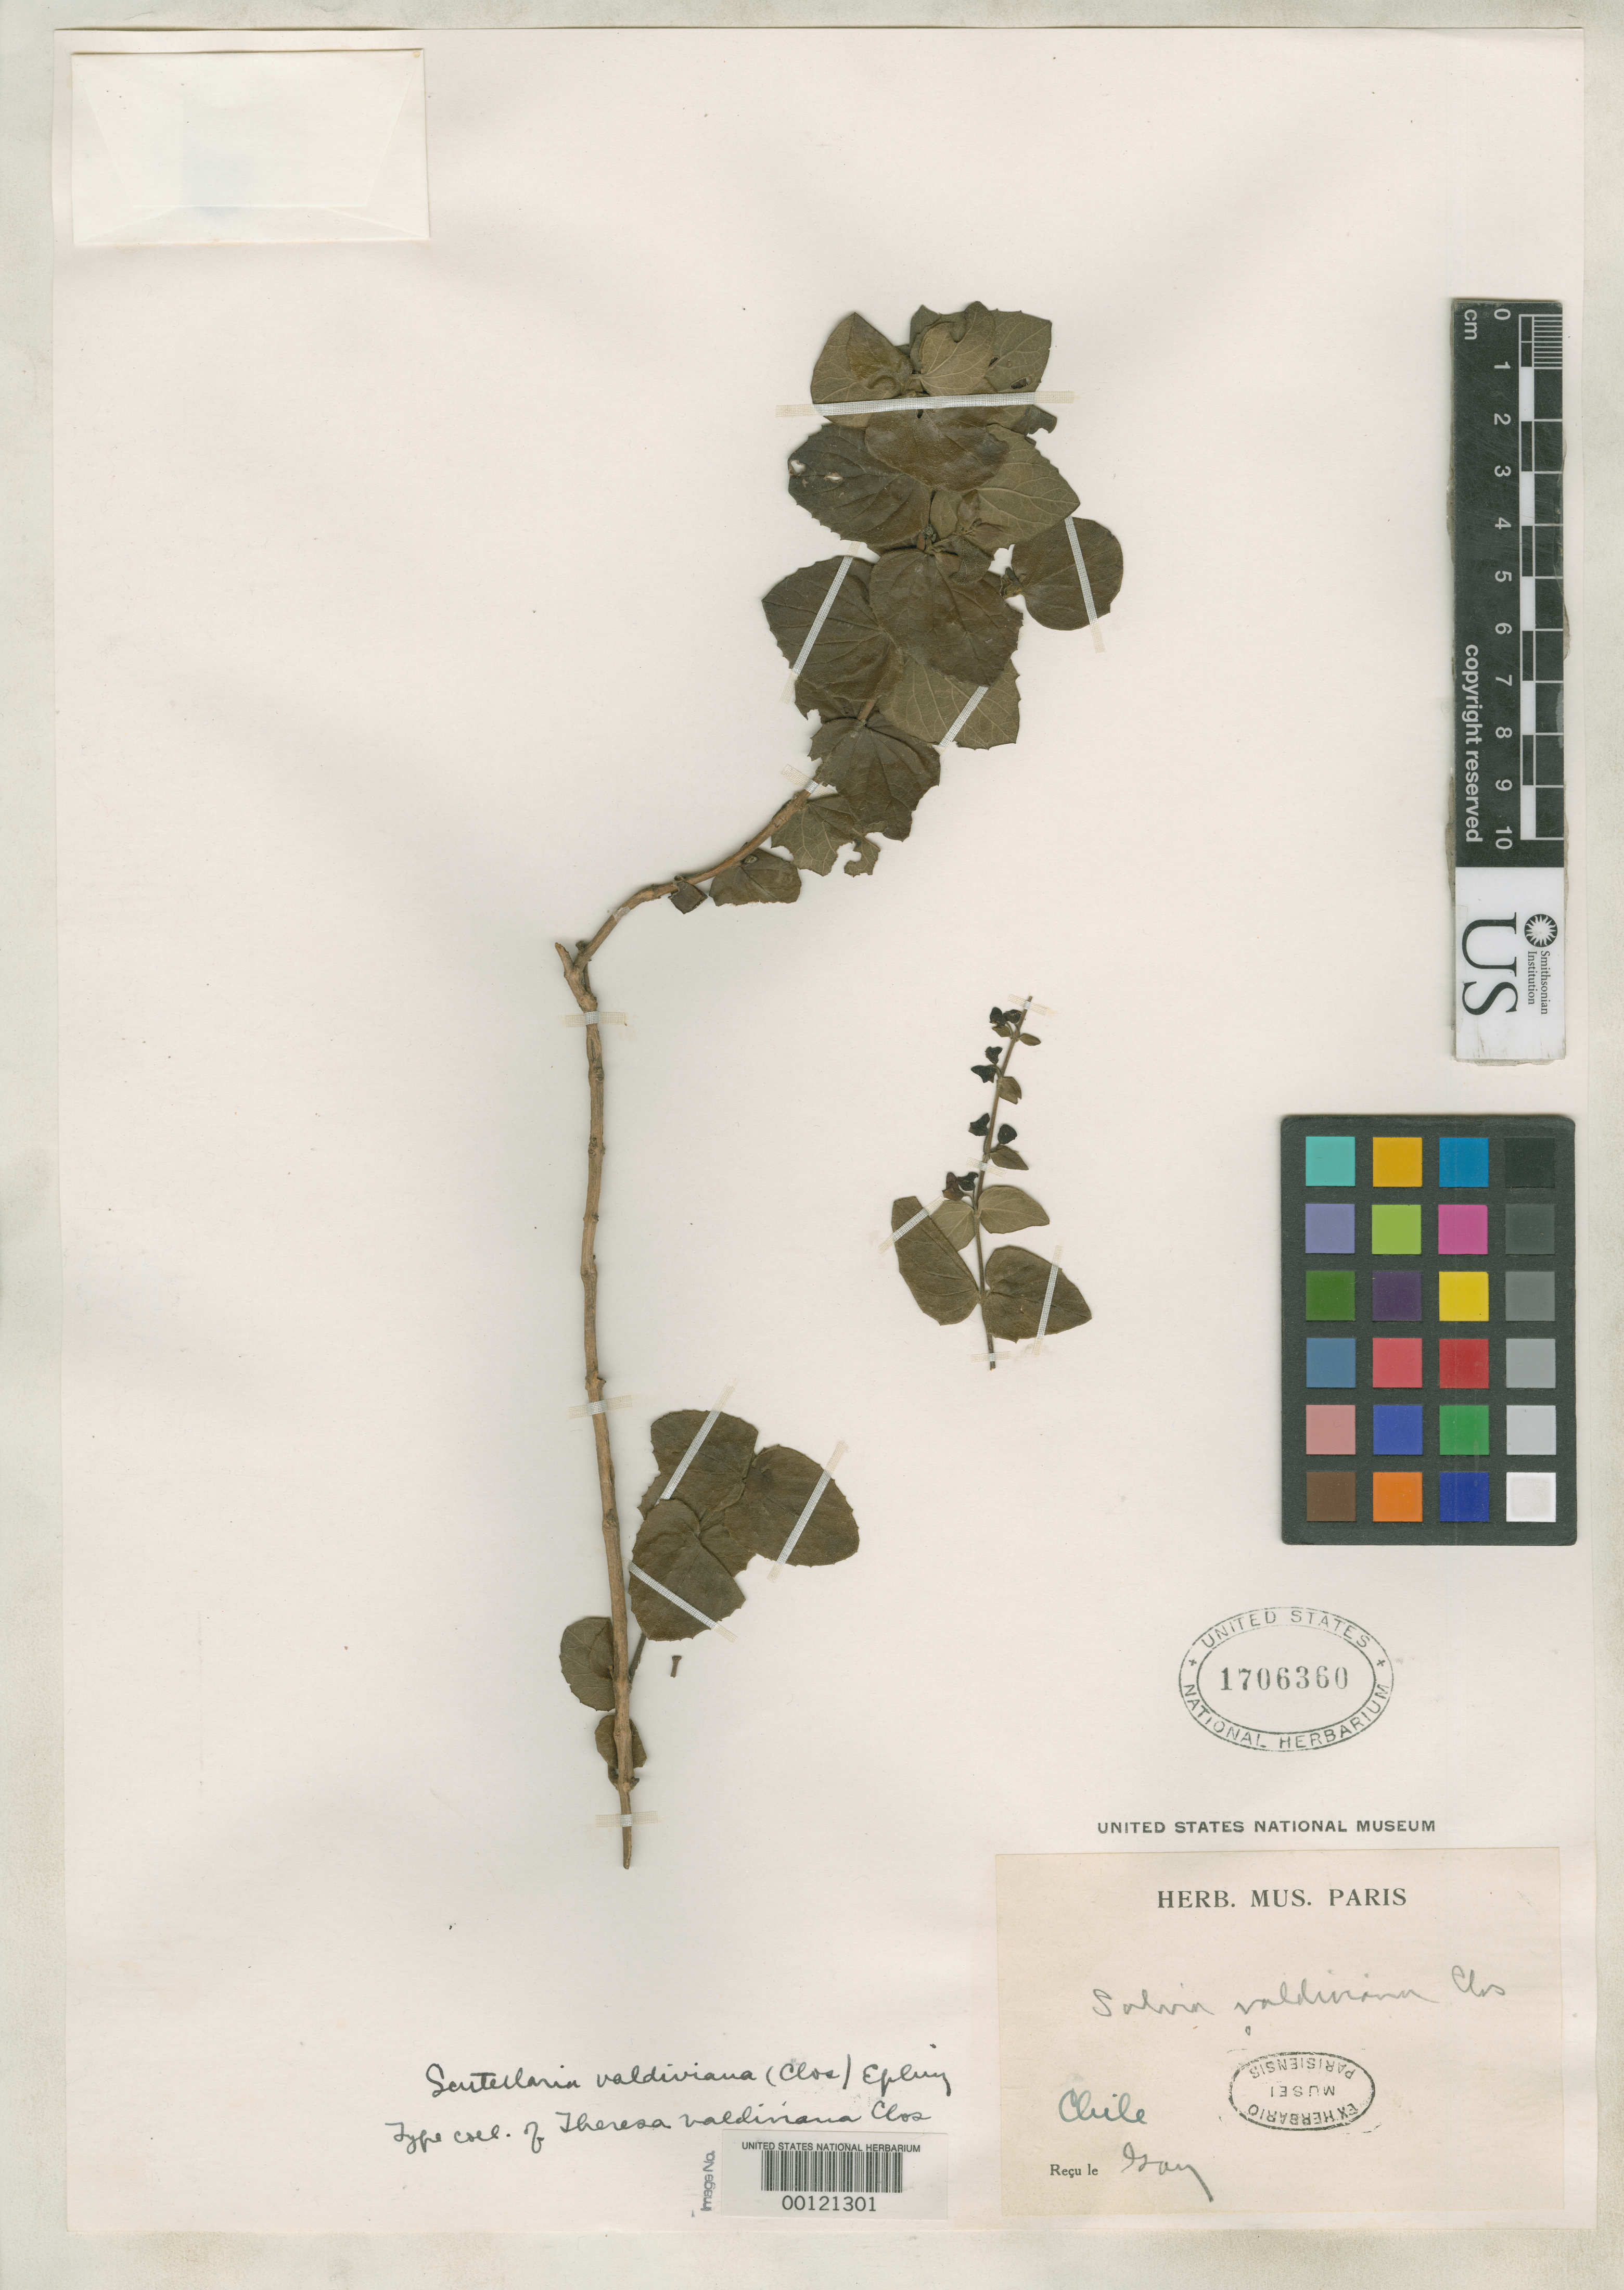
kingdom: Plantae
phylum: Tracheophyta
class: Magnoliopsida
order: Lamiales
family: Lamiaceae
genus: Theresa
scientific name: Theresa valdiviana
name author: Clos in Gay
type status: Type Collection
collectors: C. Gay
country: Chile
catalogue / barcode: US 1706360